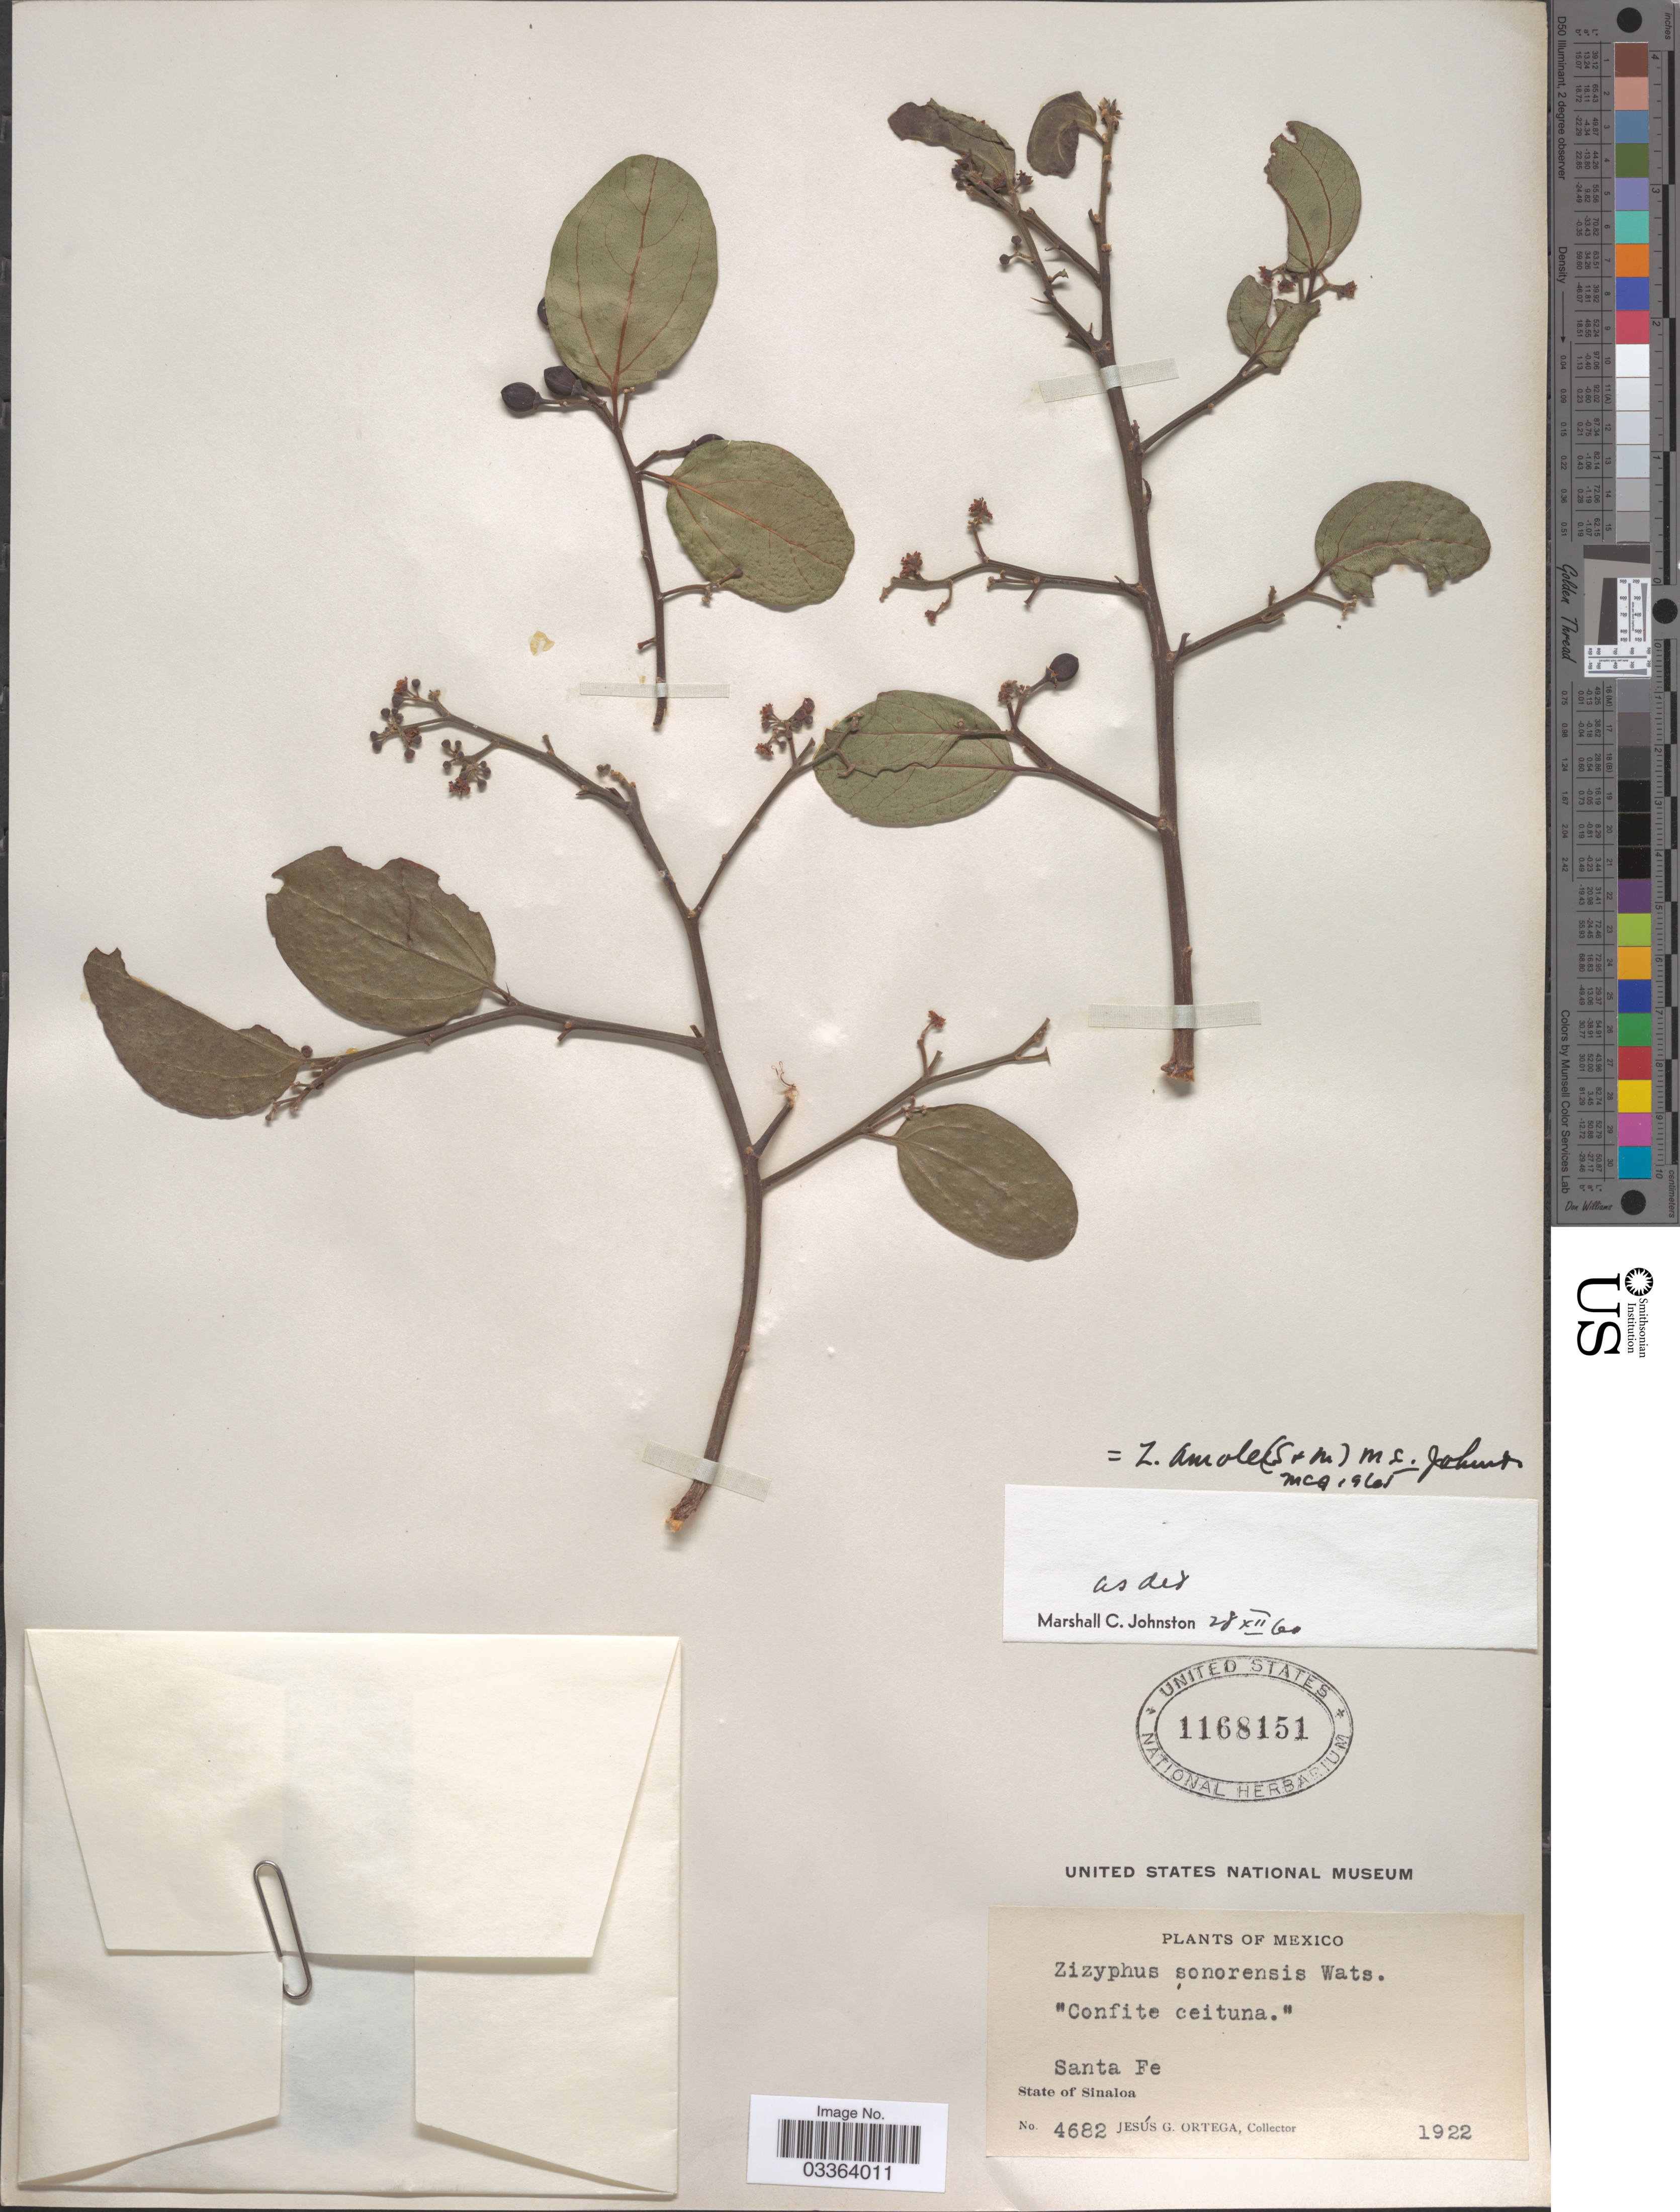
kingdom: Plantae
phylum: Tracheophyta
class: Magnoliopsida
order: Rosales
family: Rhamnaceae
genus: Sarcomphalus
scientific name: Sarcomphalus amole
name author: (Sessé & Moc.) Hauenschild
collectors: J. Ortega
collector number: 4682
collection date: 1922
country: Mexico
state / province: Sinaloa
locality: Sante Fe.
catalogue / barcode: US 1168151